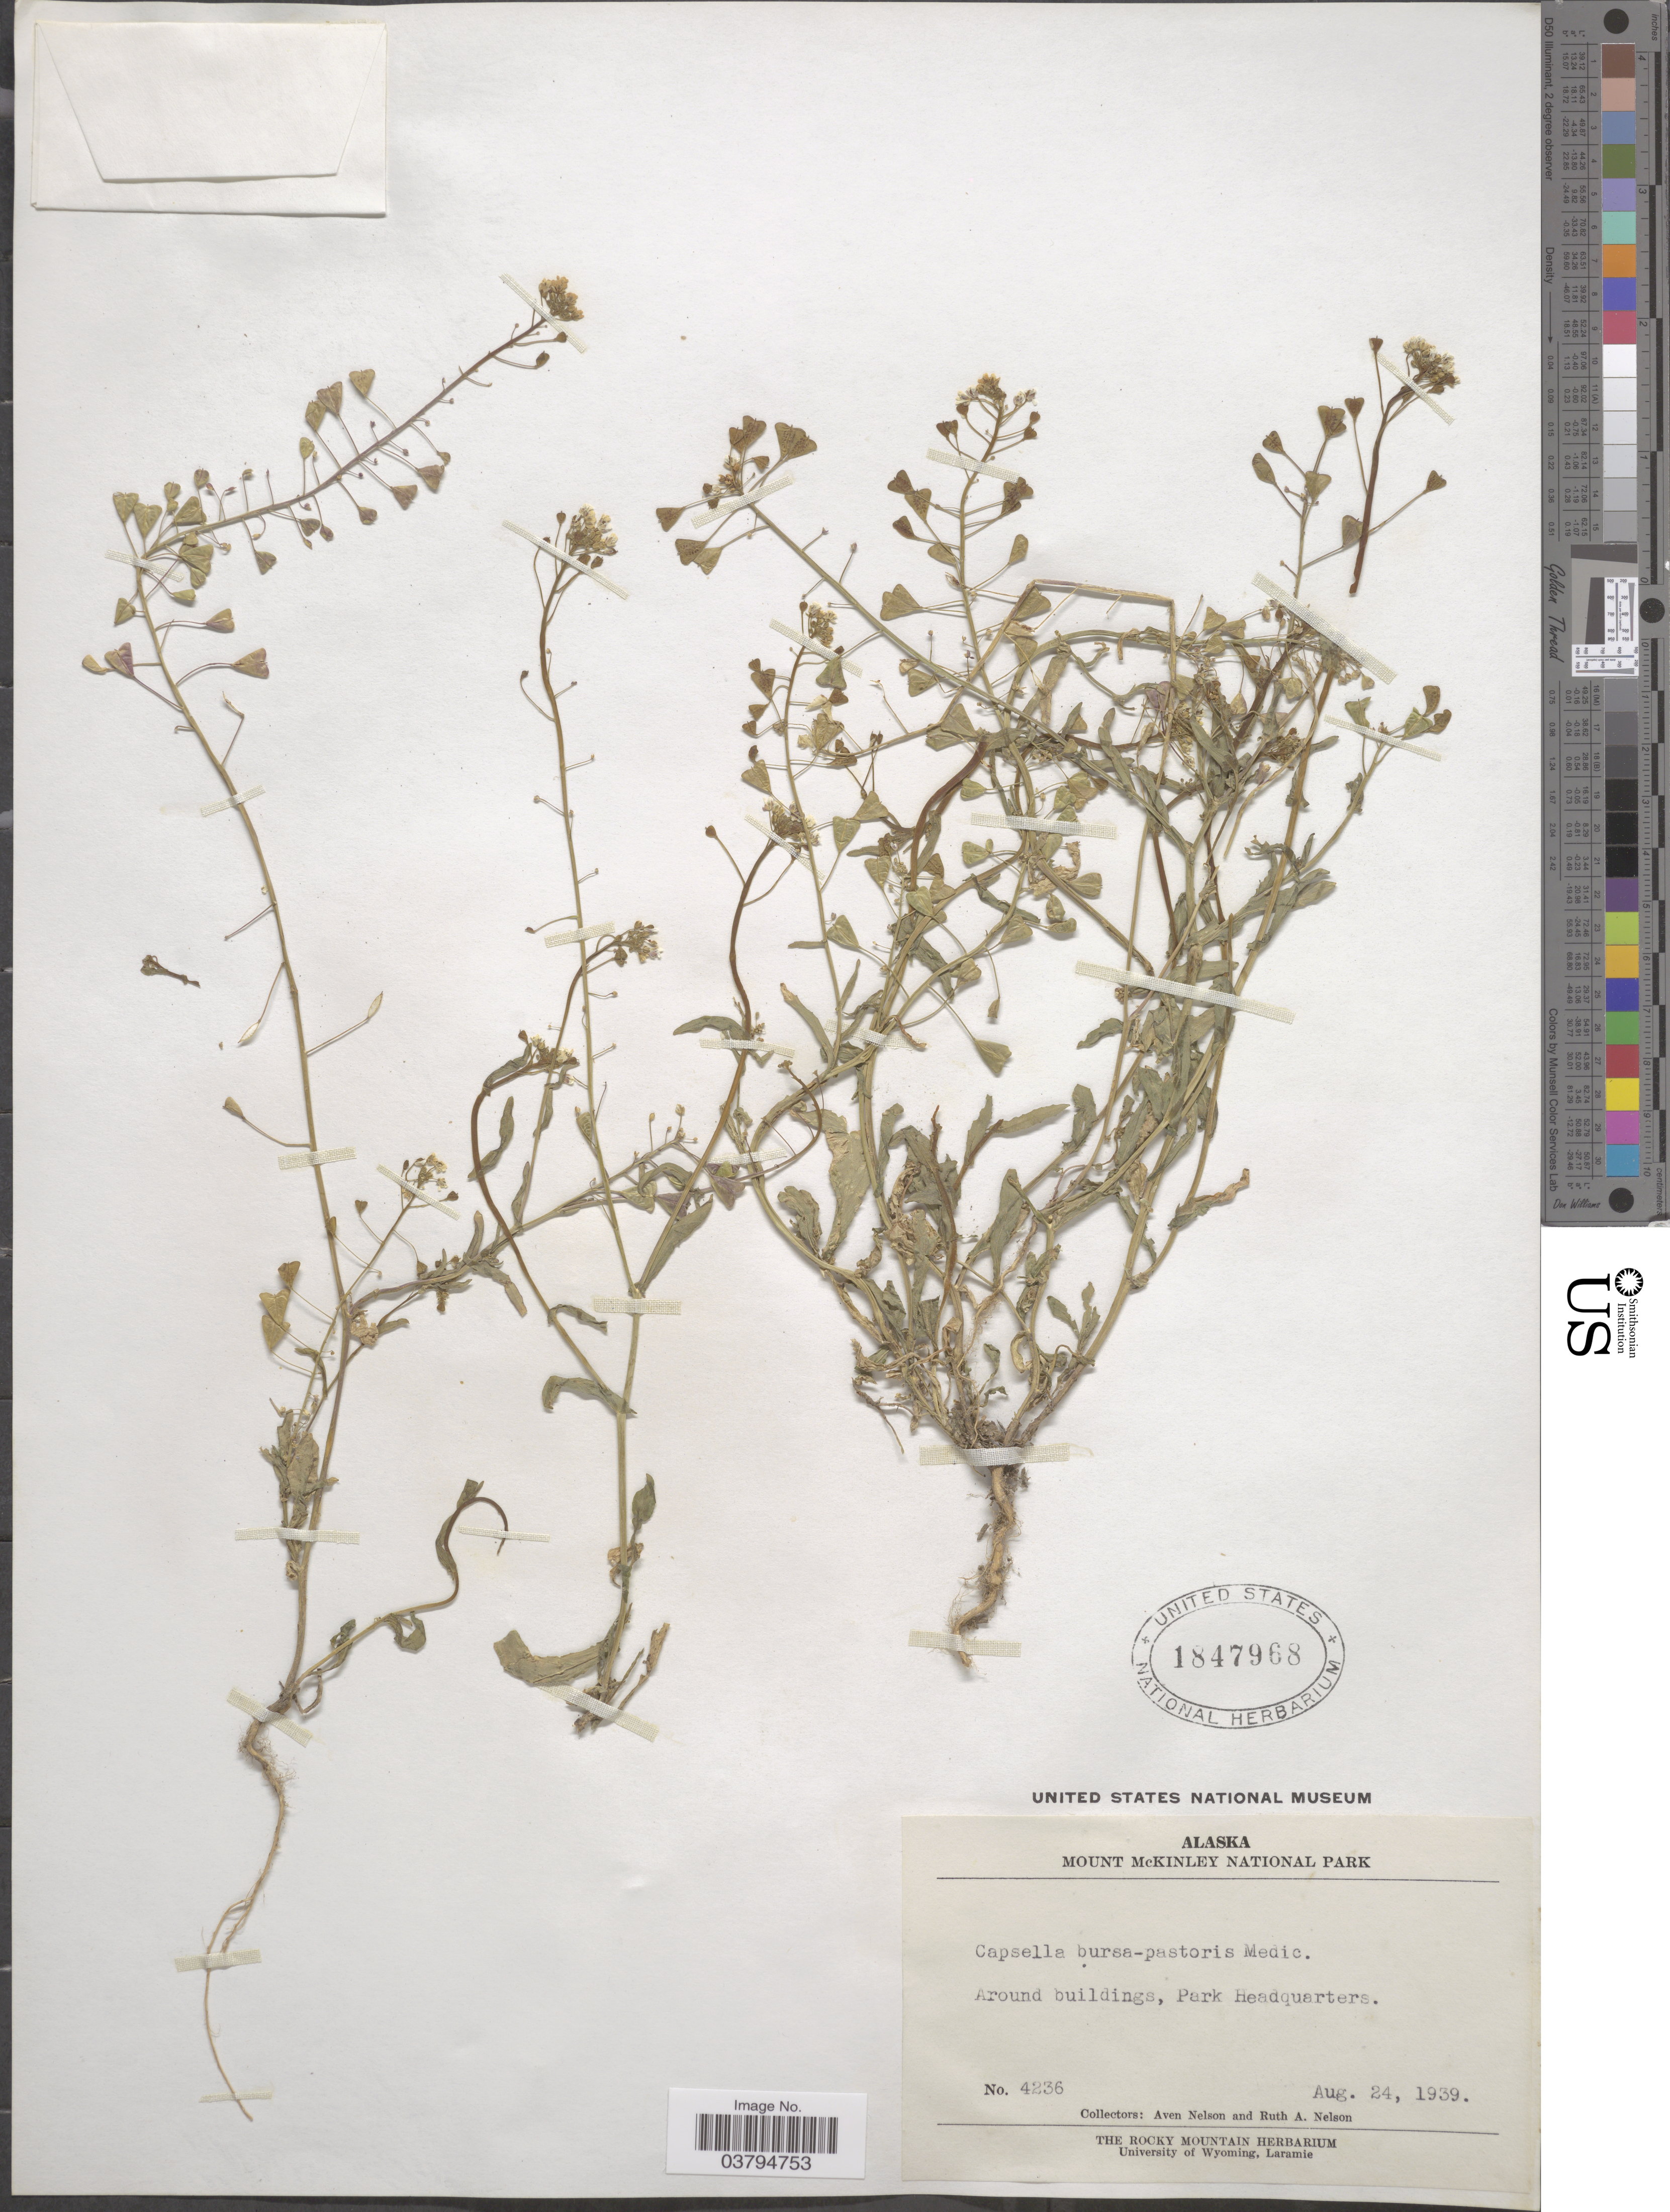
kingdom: Plantae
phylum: Tracheophyta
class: Magnoliopsida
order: Brassicales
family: Brassicaceae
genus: Capsella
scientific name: Capsella bursa-pastoris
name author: (L.) Medik.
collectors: A. Nelson & R. A. Nelson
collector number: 4236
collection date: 1939-08-24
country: United States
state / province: Alaska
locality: Mount McKinley National Park. Around buildings, Park Headquarters.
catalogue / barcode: US 1847968